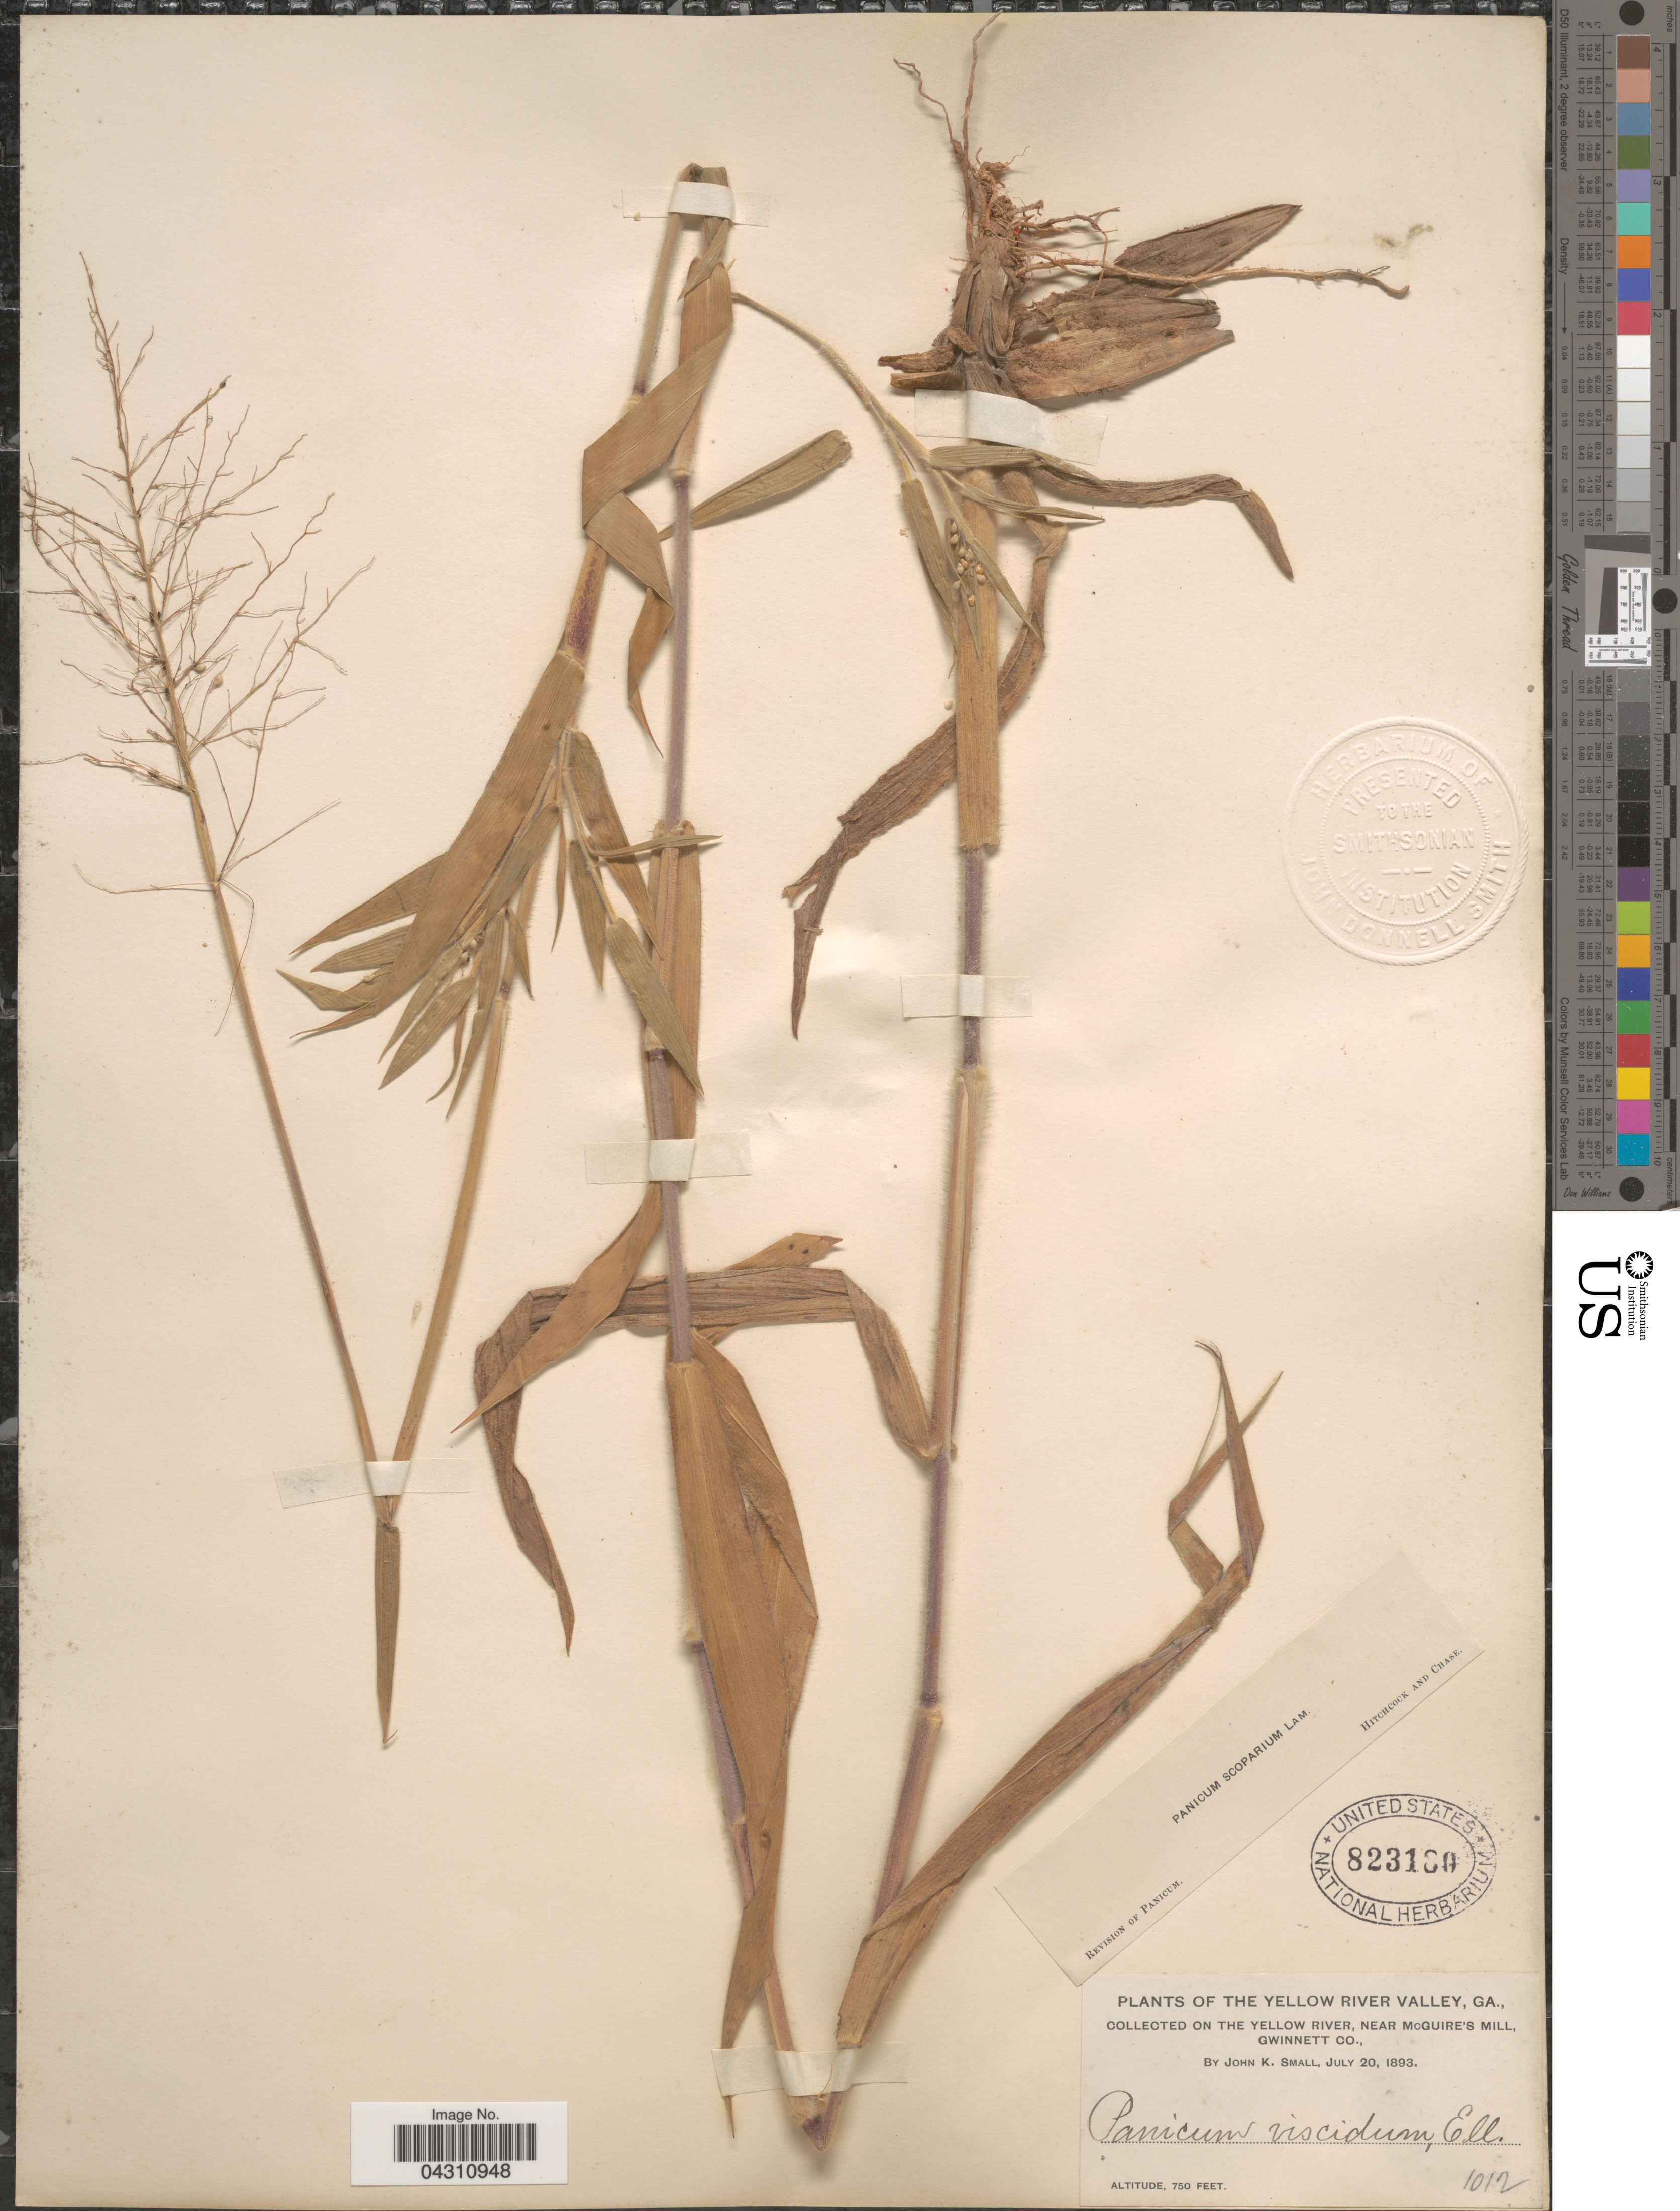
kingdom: Plantae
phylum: Tracheophyta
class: Liliopsida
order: Poales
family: Poaceae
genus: Dichanthelium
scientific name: Dichanthelium scoparium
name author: (Lam.) Gould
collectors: J. K. Small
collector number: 1012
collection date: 1893-07-20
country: United States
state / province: Georgia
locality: Yellow River Valley, on the Yellow River, near McGuire's Mill, Gwinnett Co.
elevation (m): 229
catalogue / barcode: US 823180